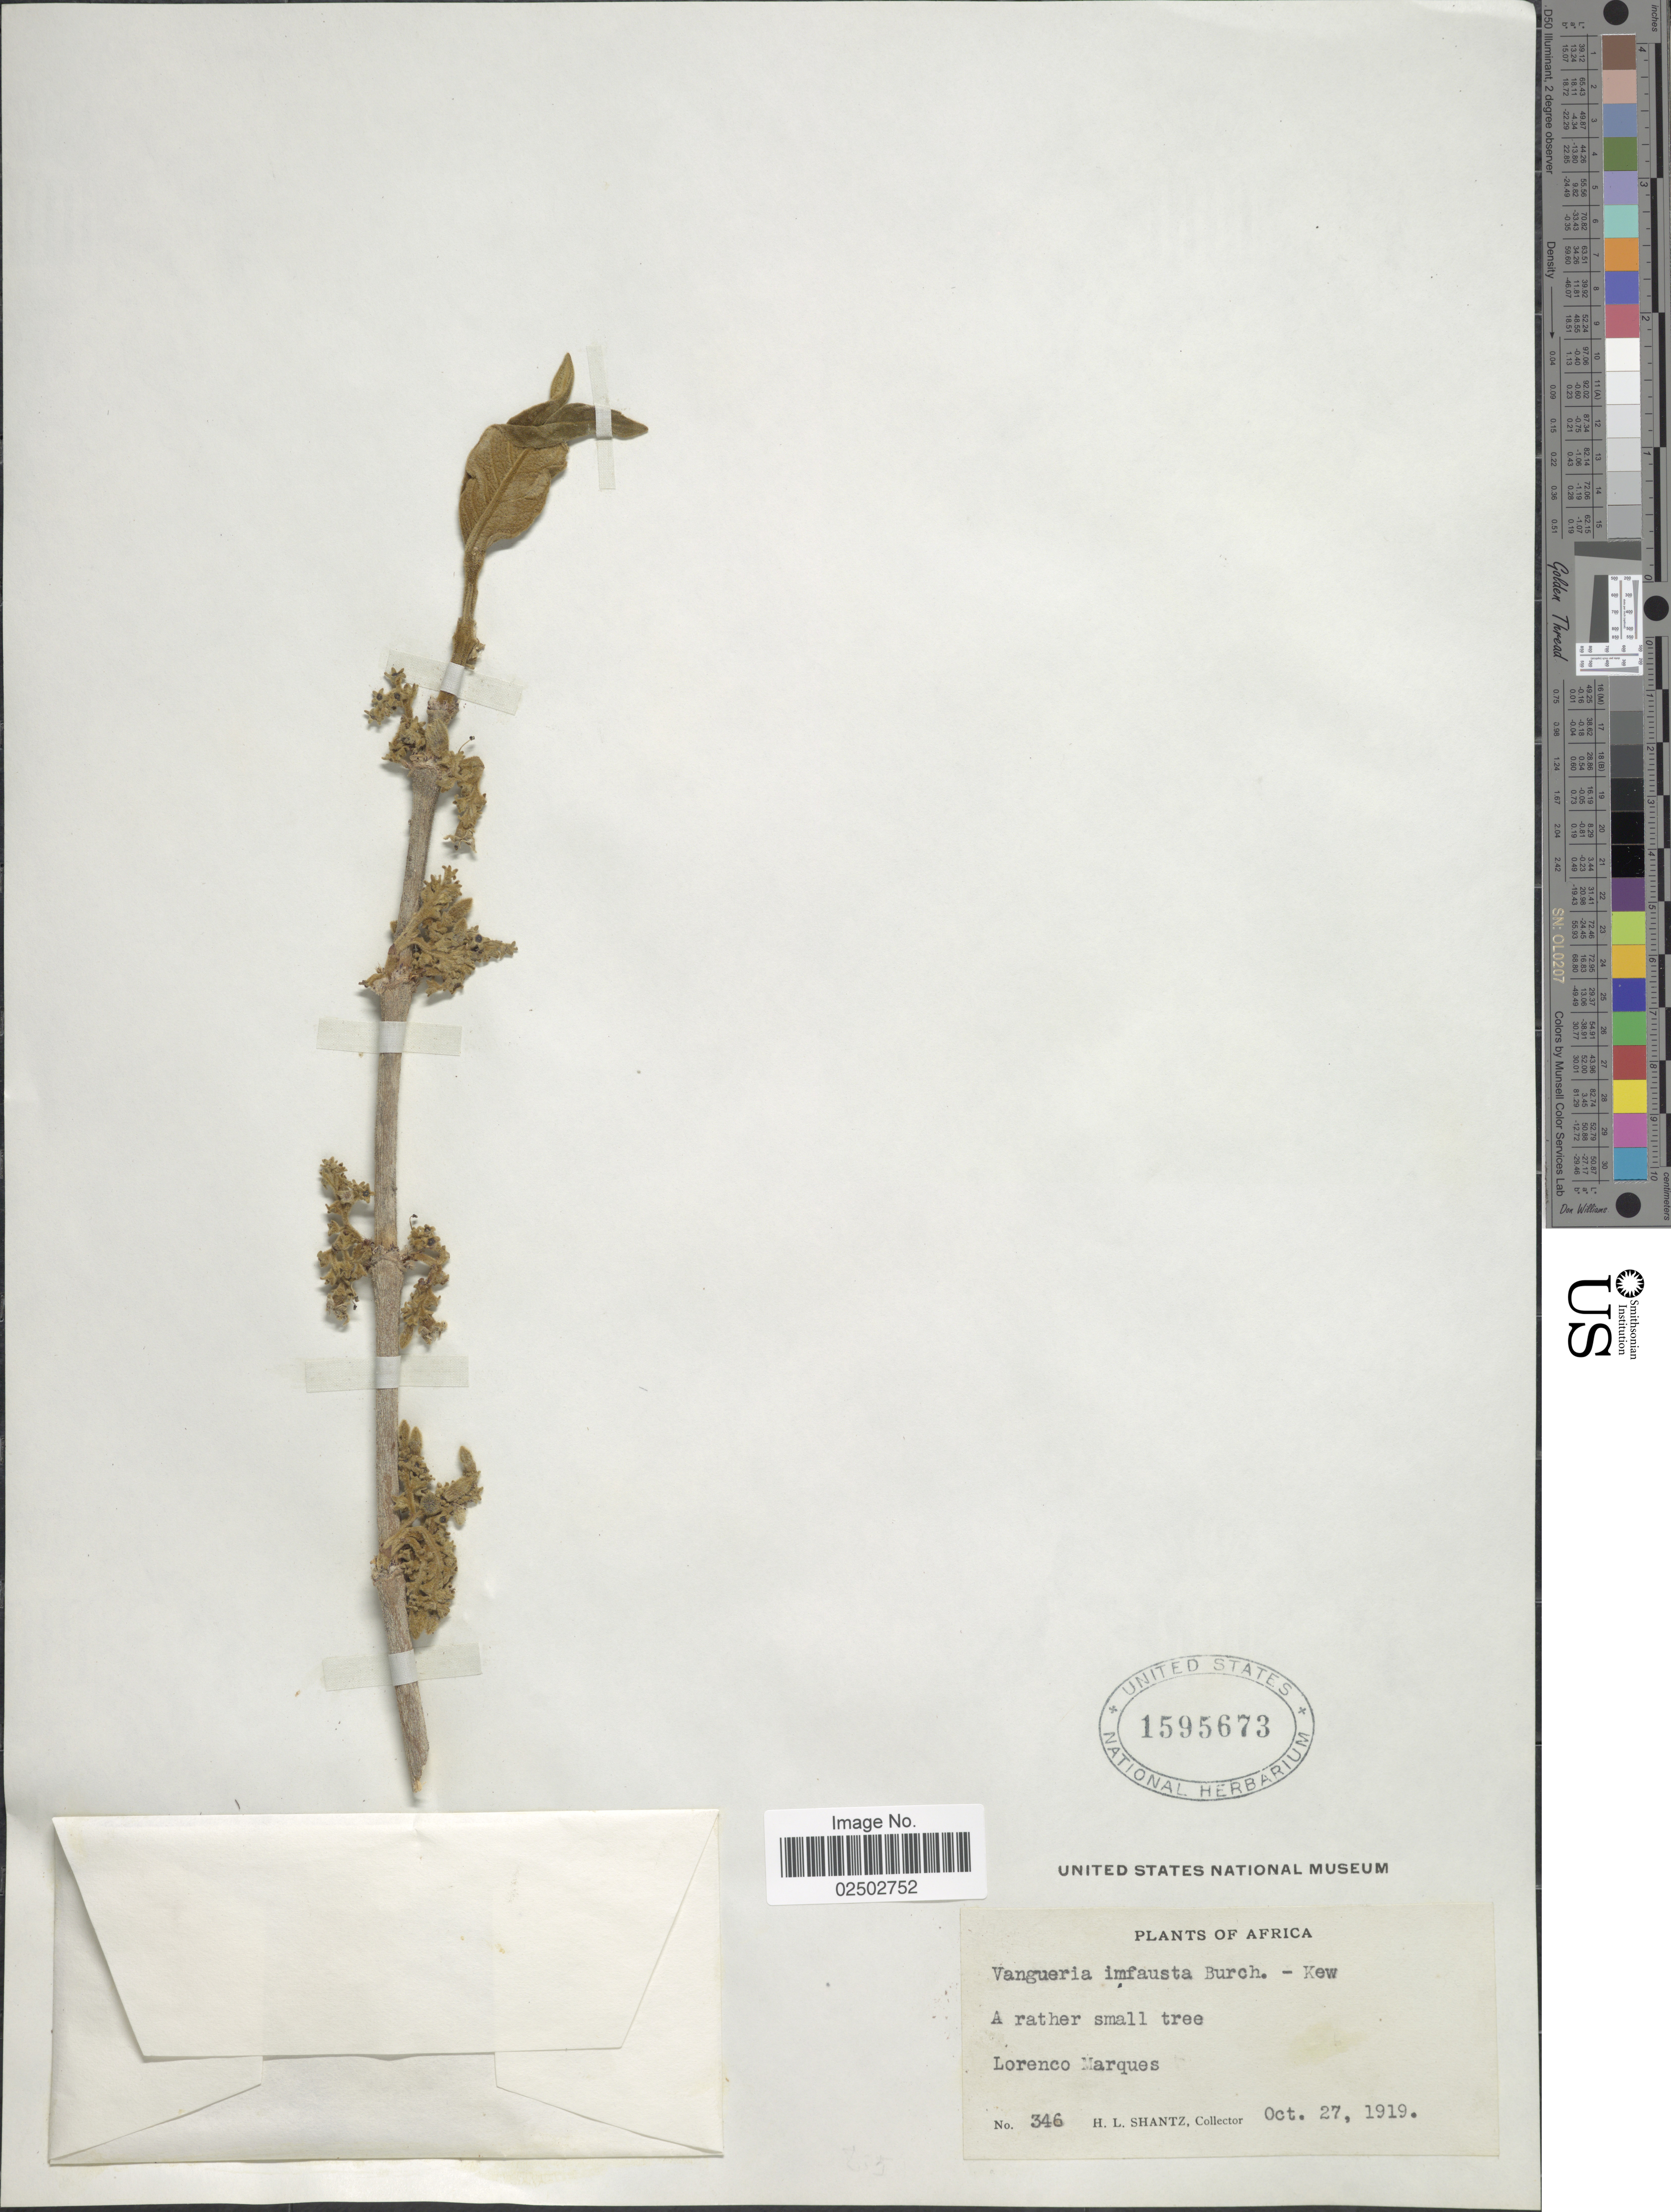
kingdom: Plantae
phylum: Tracheophyta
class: Magnoliopsida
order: Gentianales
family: Rubiaceae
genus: Vangueria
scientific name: Vangueria infausta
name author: D.G. Burch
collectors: H. Shantz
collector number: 346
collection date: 1919-10-27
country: Mozambique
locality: Lorenco Marques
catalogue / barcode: US 1595673